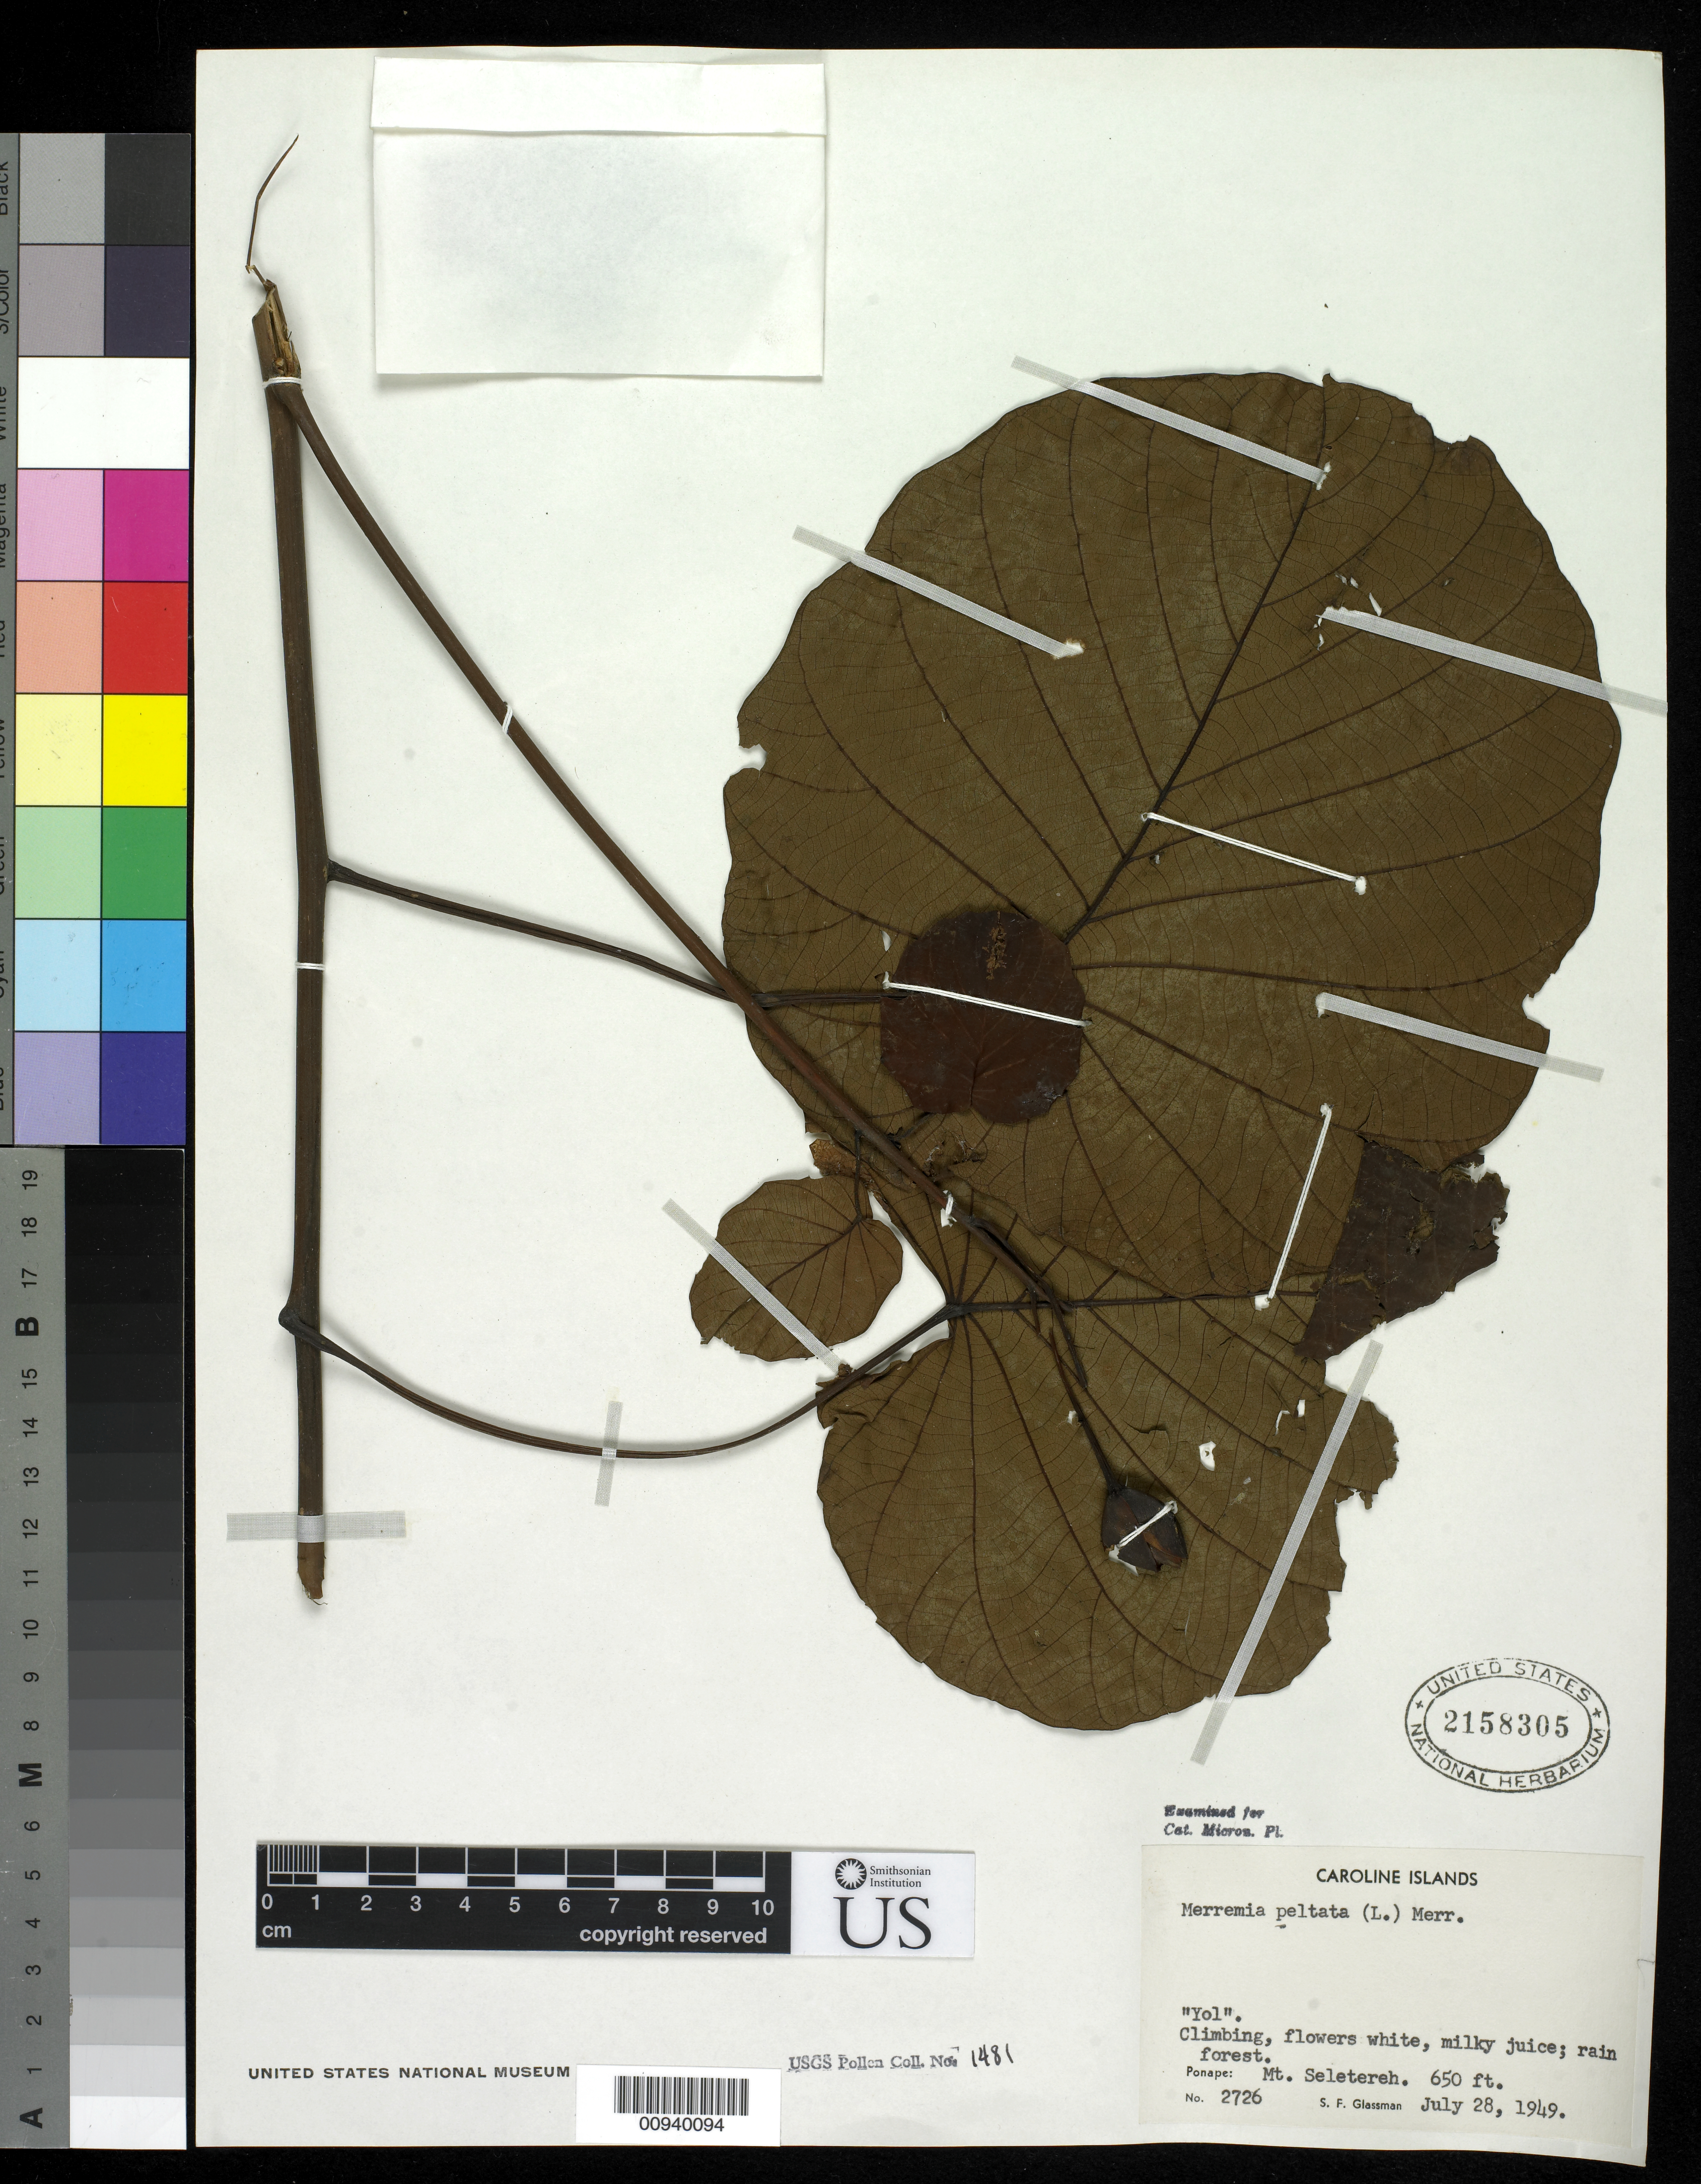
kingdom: Plantae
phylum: Tracheophyta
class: Magnoliopsida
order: Solanales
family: Convolvulaceae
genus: Decalobanthus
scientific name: Decalobanthus peltatus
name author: (L.) A. R. Simões & Staples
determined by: Wagner, W. L., (BOT), Smithsonian Institution - National Museum of Natural History (UNITED STATES)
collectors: S. F. Glassman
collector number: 2726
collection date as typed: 28 Jul 1949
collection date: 1949-07-28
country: Kiribati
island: Caroline Atoll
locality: Mt. Seletereh, rain forest.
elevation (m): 198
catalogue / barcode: US 2158305